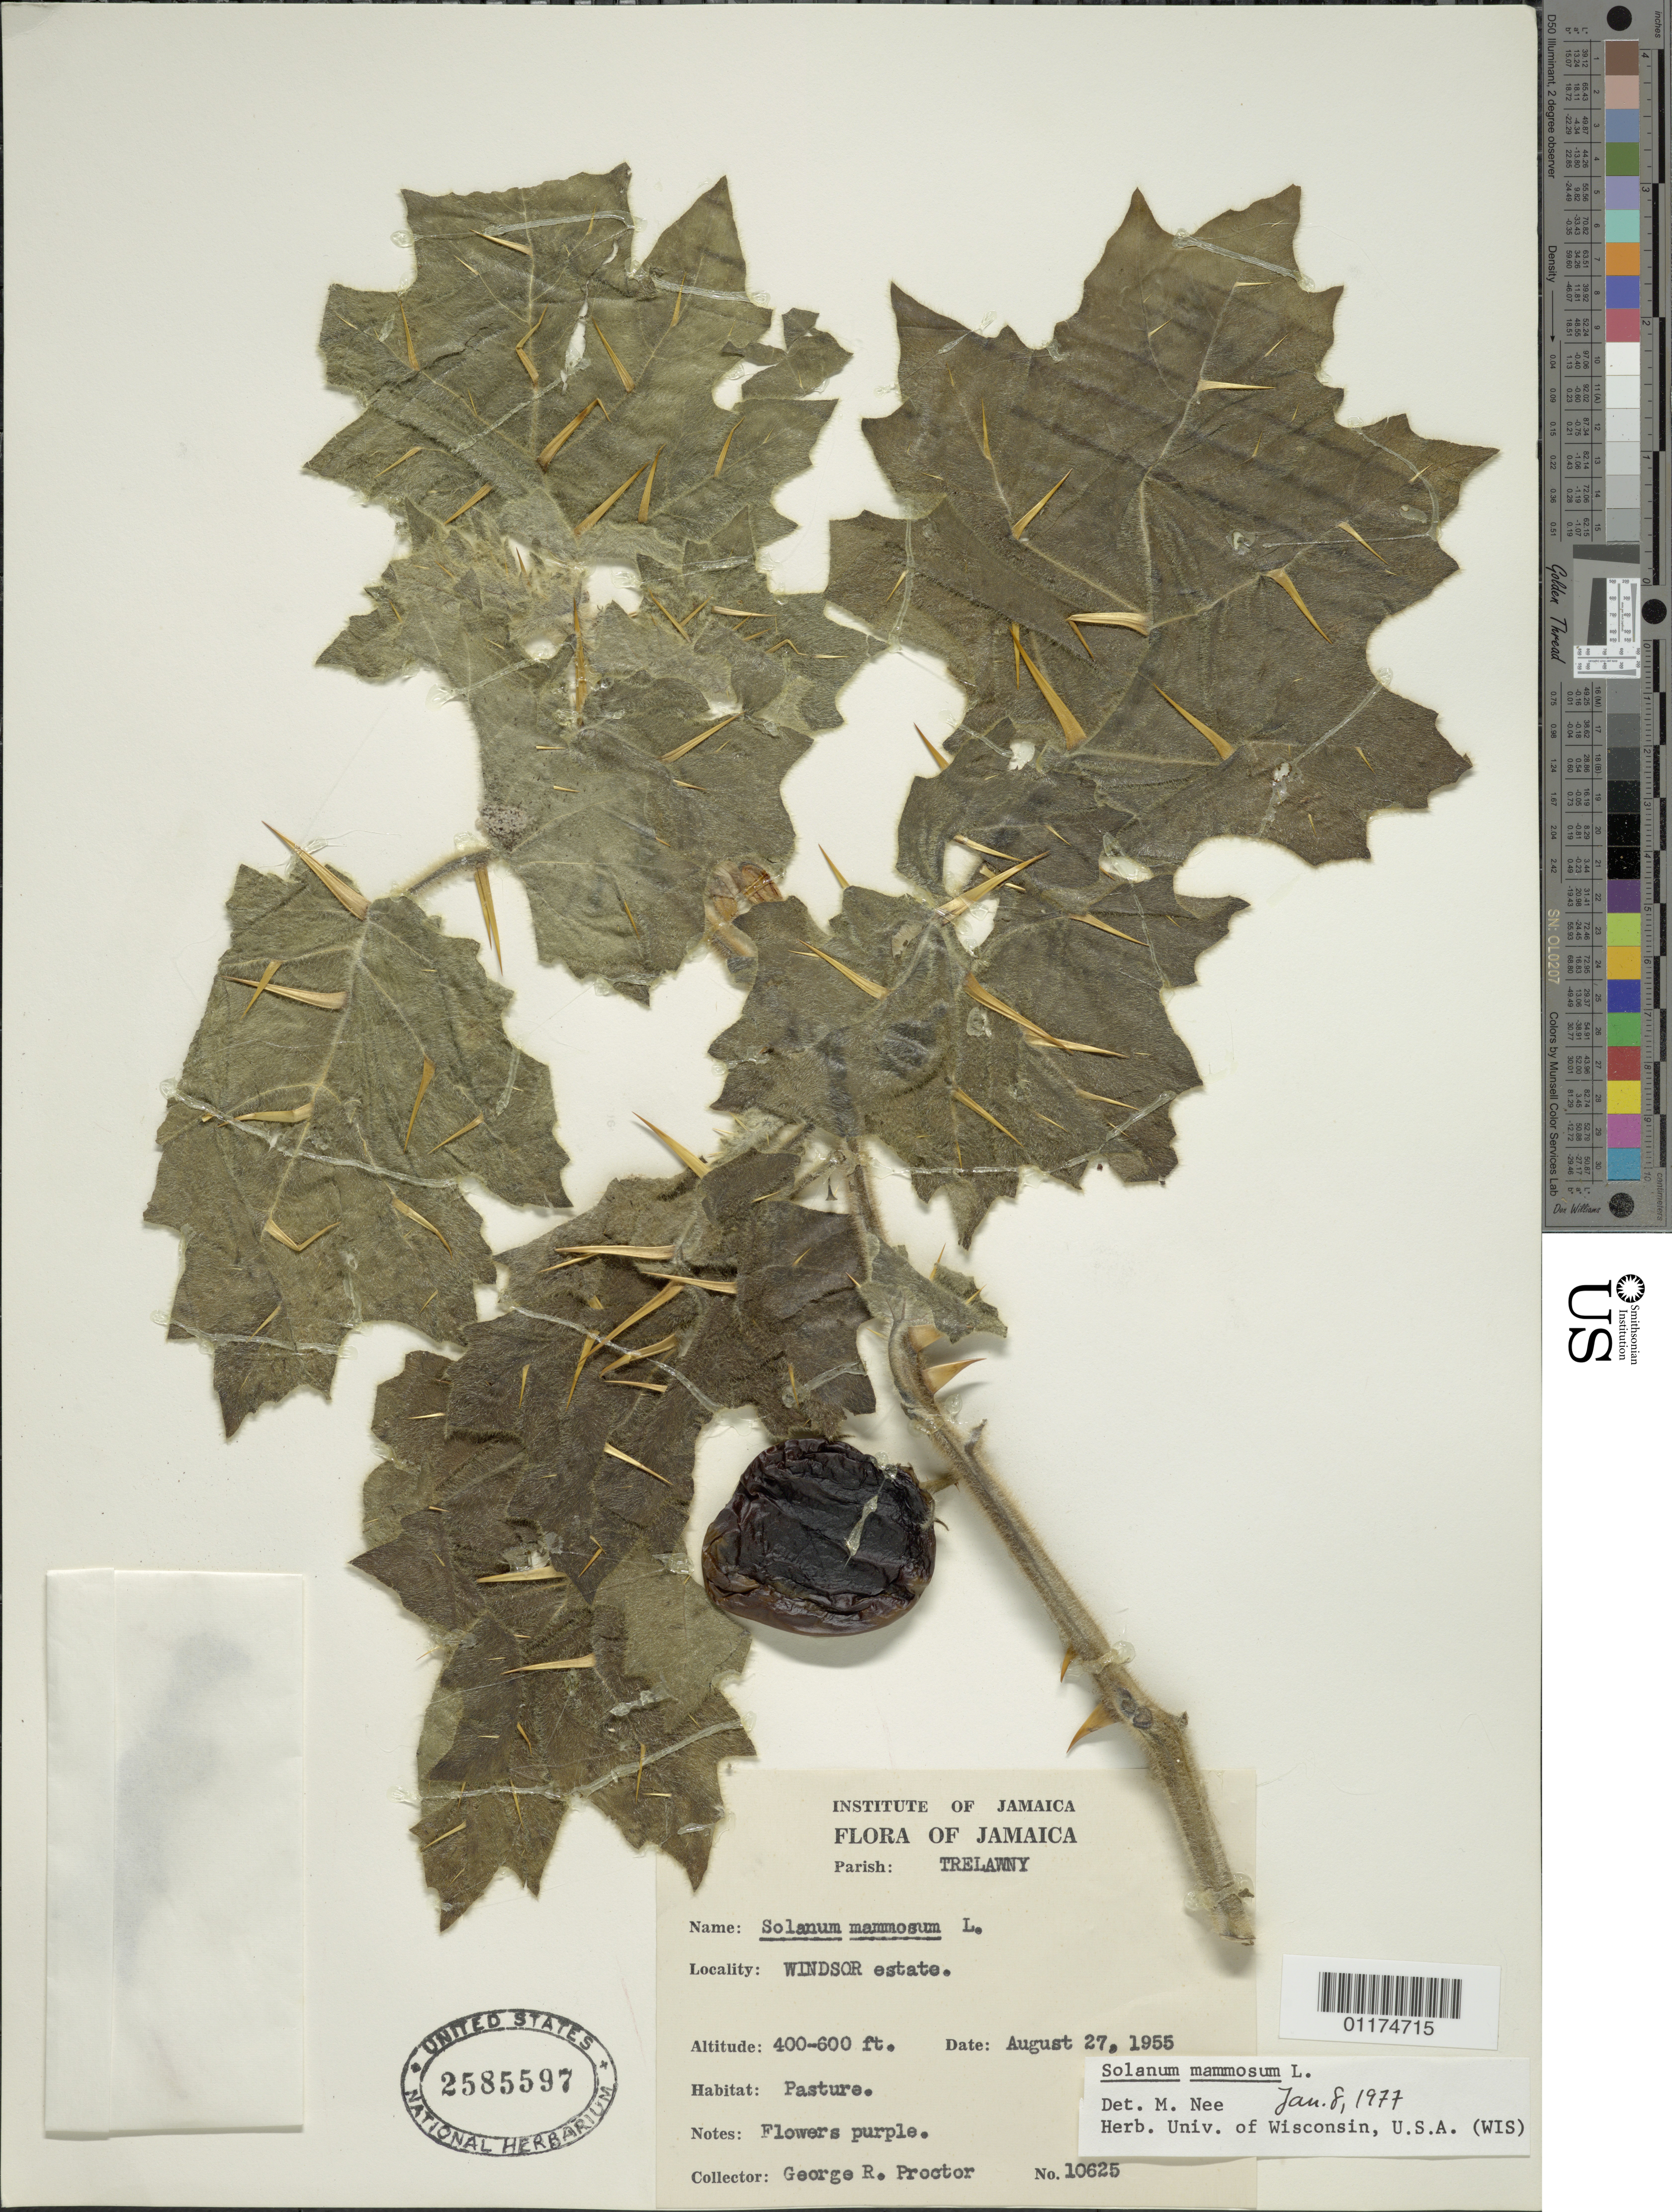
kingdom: Plantae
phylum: Tracheophyta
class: Magnoliopsida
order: Solanales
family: Solanaceae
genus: Solanum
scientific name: Solanum mammosum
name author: L.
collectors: G. R. Proctor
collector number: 10625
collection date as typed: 27 Aug 1955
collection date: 1955-08-27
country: Jamaica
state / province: Trelawny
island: Jamaica I.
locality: WINDSOR estate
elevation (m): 122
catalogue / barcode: US 2585597